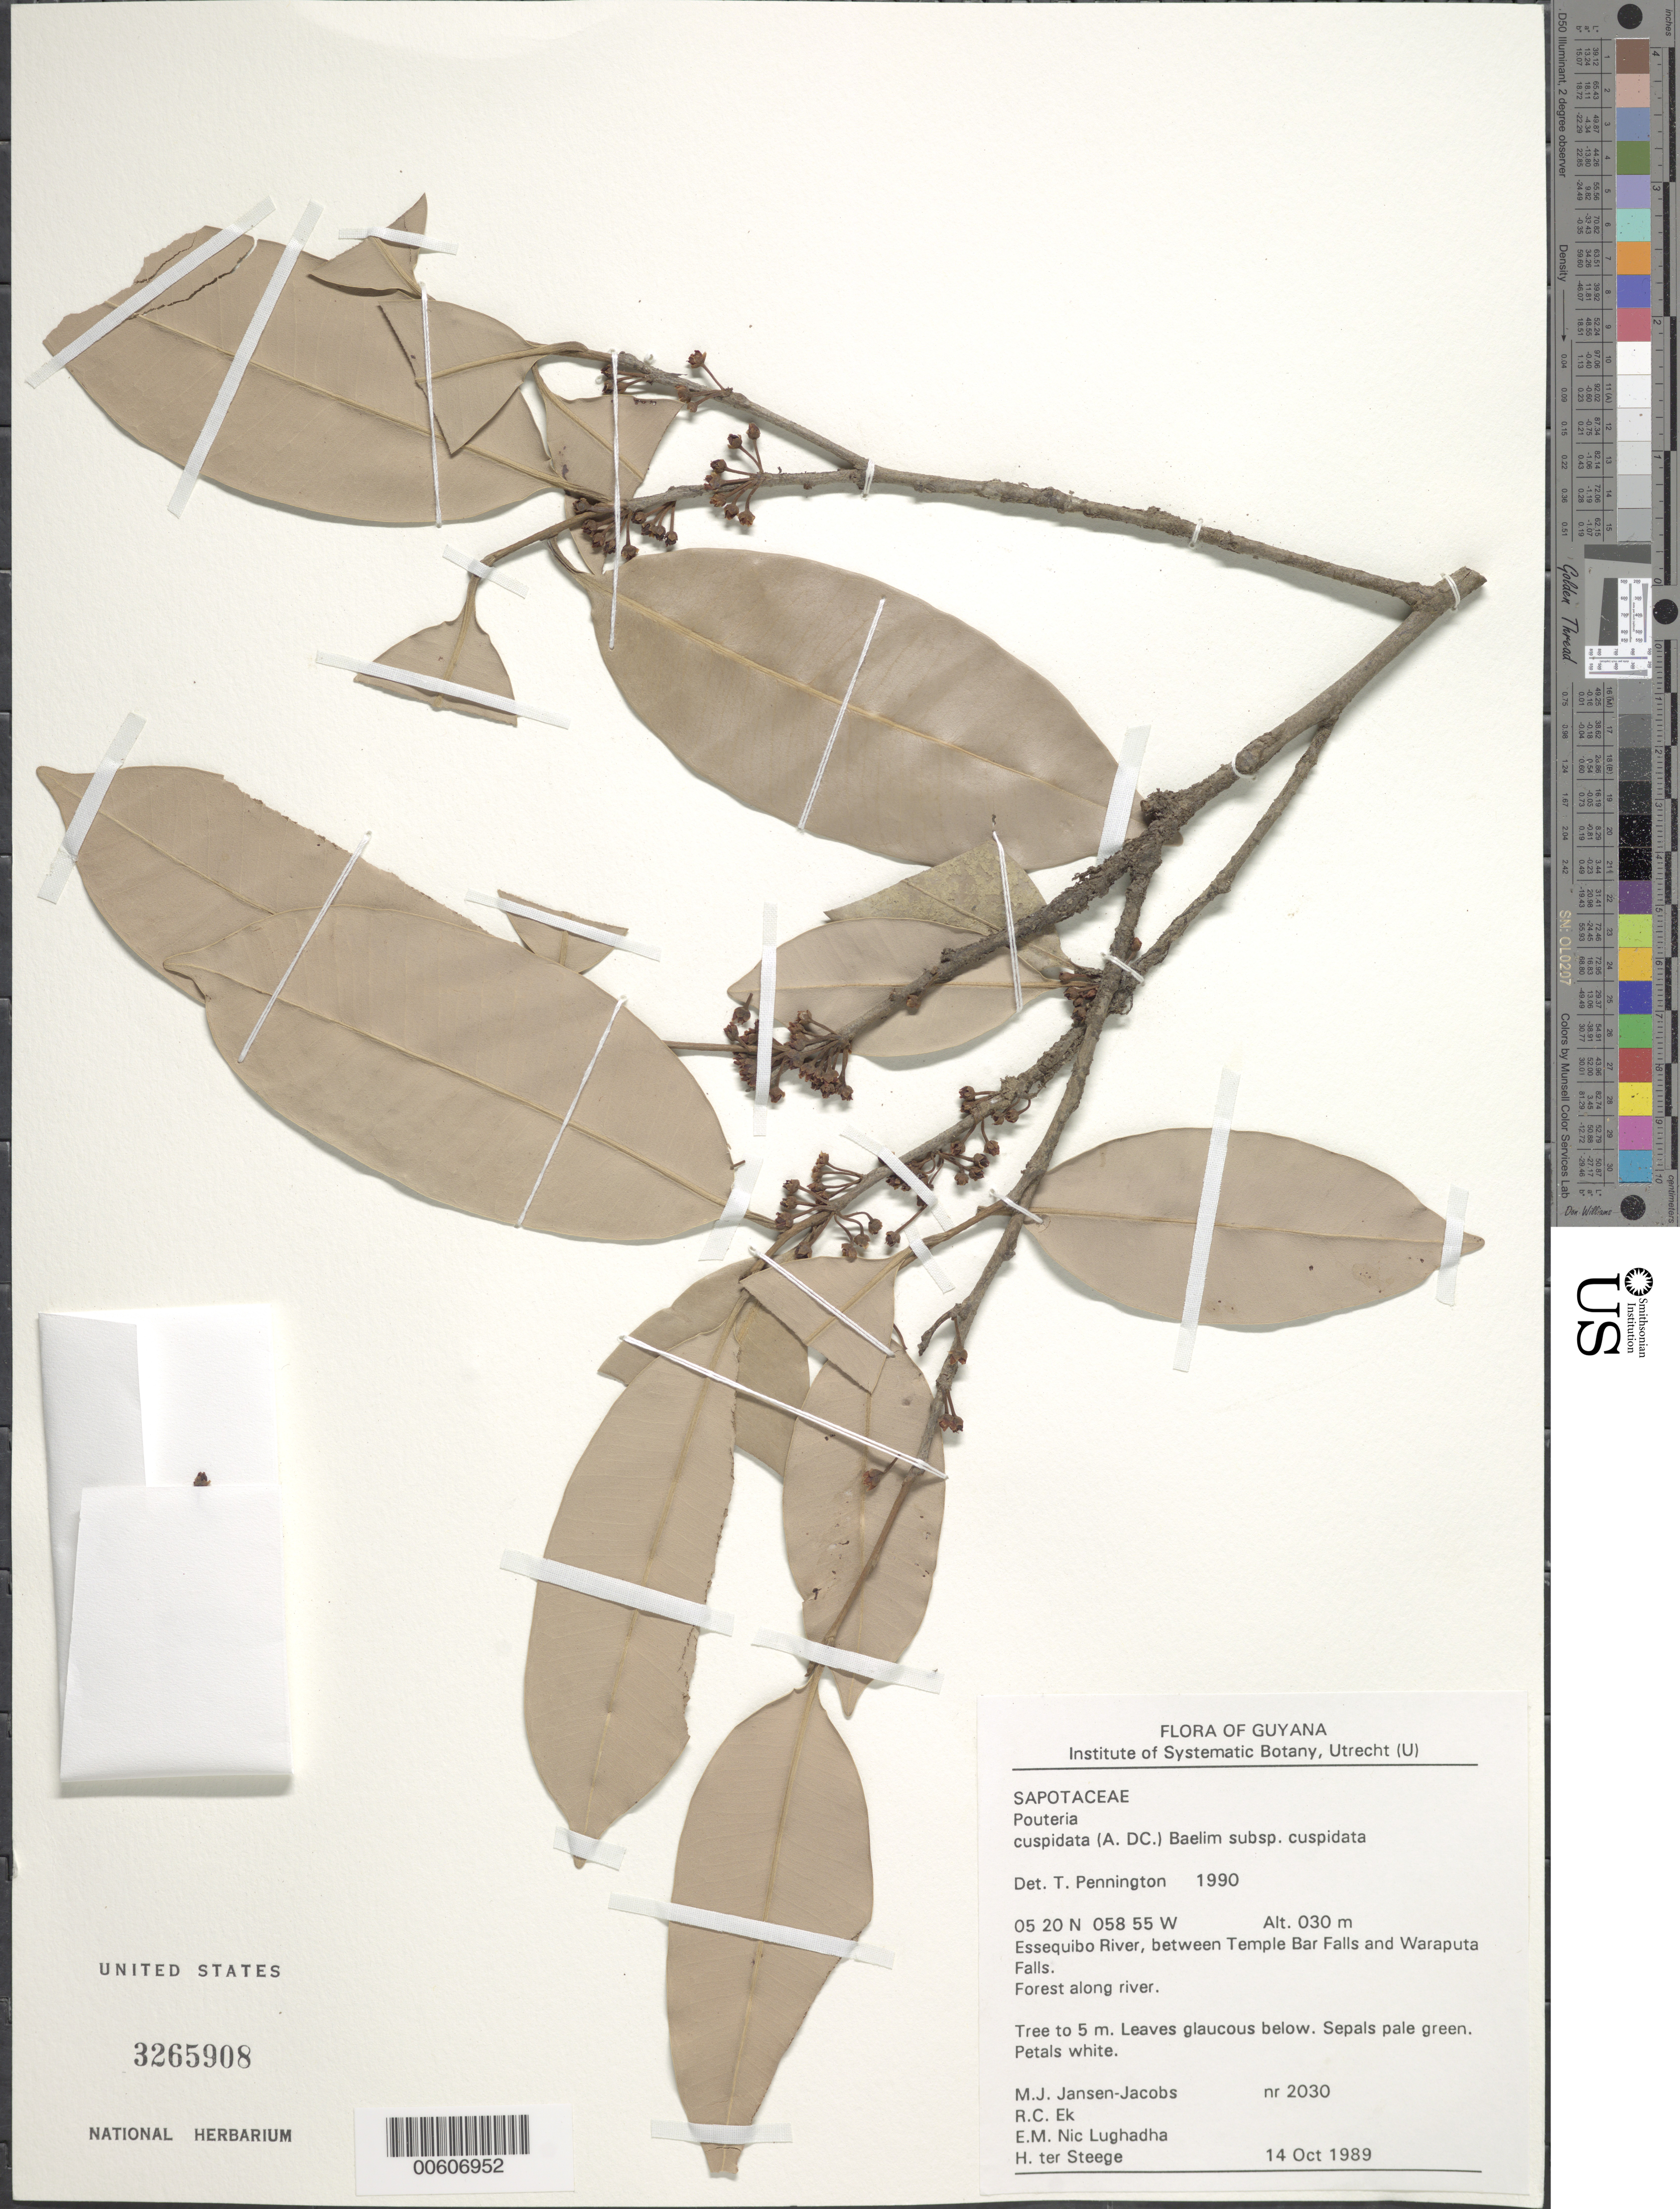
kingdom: Plantae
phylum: Tracheophyta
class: Magnoliopsida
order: Ericales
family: Sapotaceae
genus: Pouteria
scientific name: Pouteria cuspidata subsp. cuspidata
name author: (A. DC.) Baehni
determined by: Pennington, T. D., (K)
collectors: M. J. Jansen-Jacobs, R. C. Ek, E. Nic Lughadha & H. ter Steege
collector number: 2030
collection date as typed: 14-Oct-89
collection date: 1989-10-14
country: Guyana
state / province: U. Demerara-Berbice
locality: Essequibo R., between Temple Bar Falls and Waraputa Falls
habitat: Forest along river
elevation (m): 30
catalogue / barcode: US 3265908